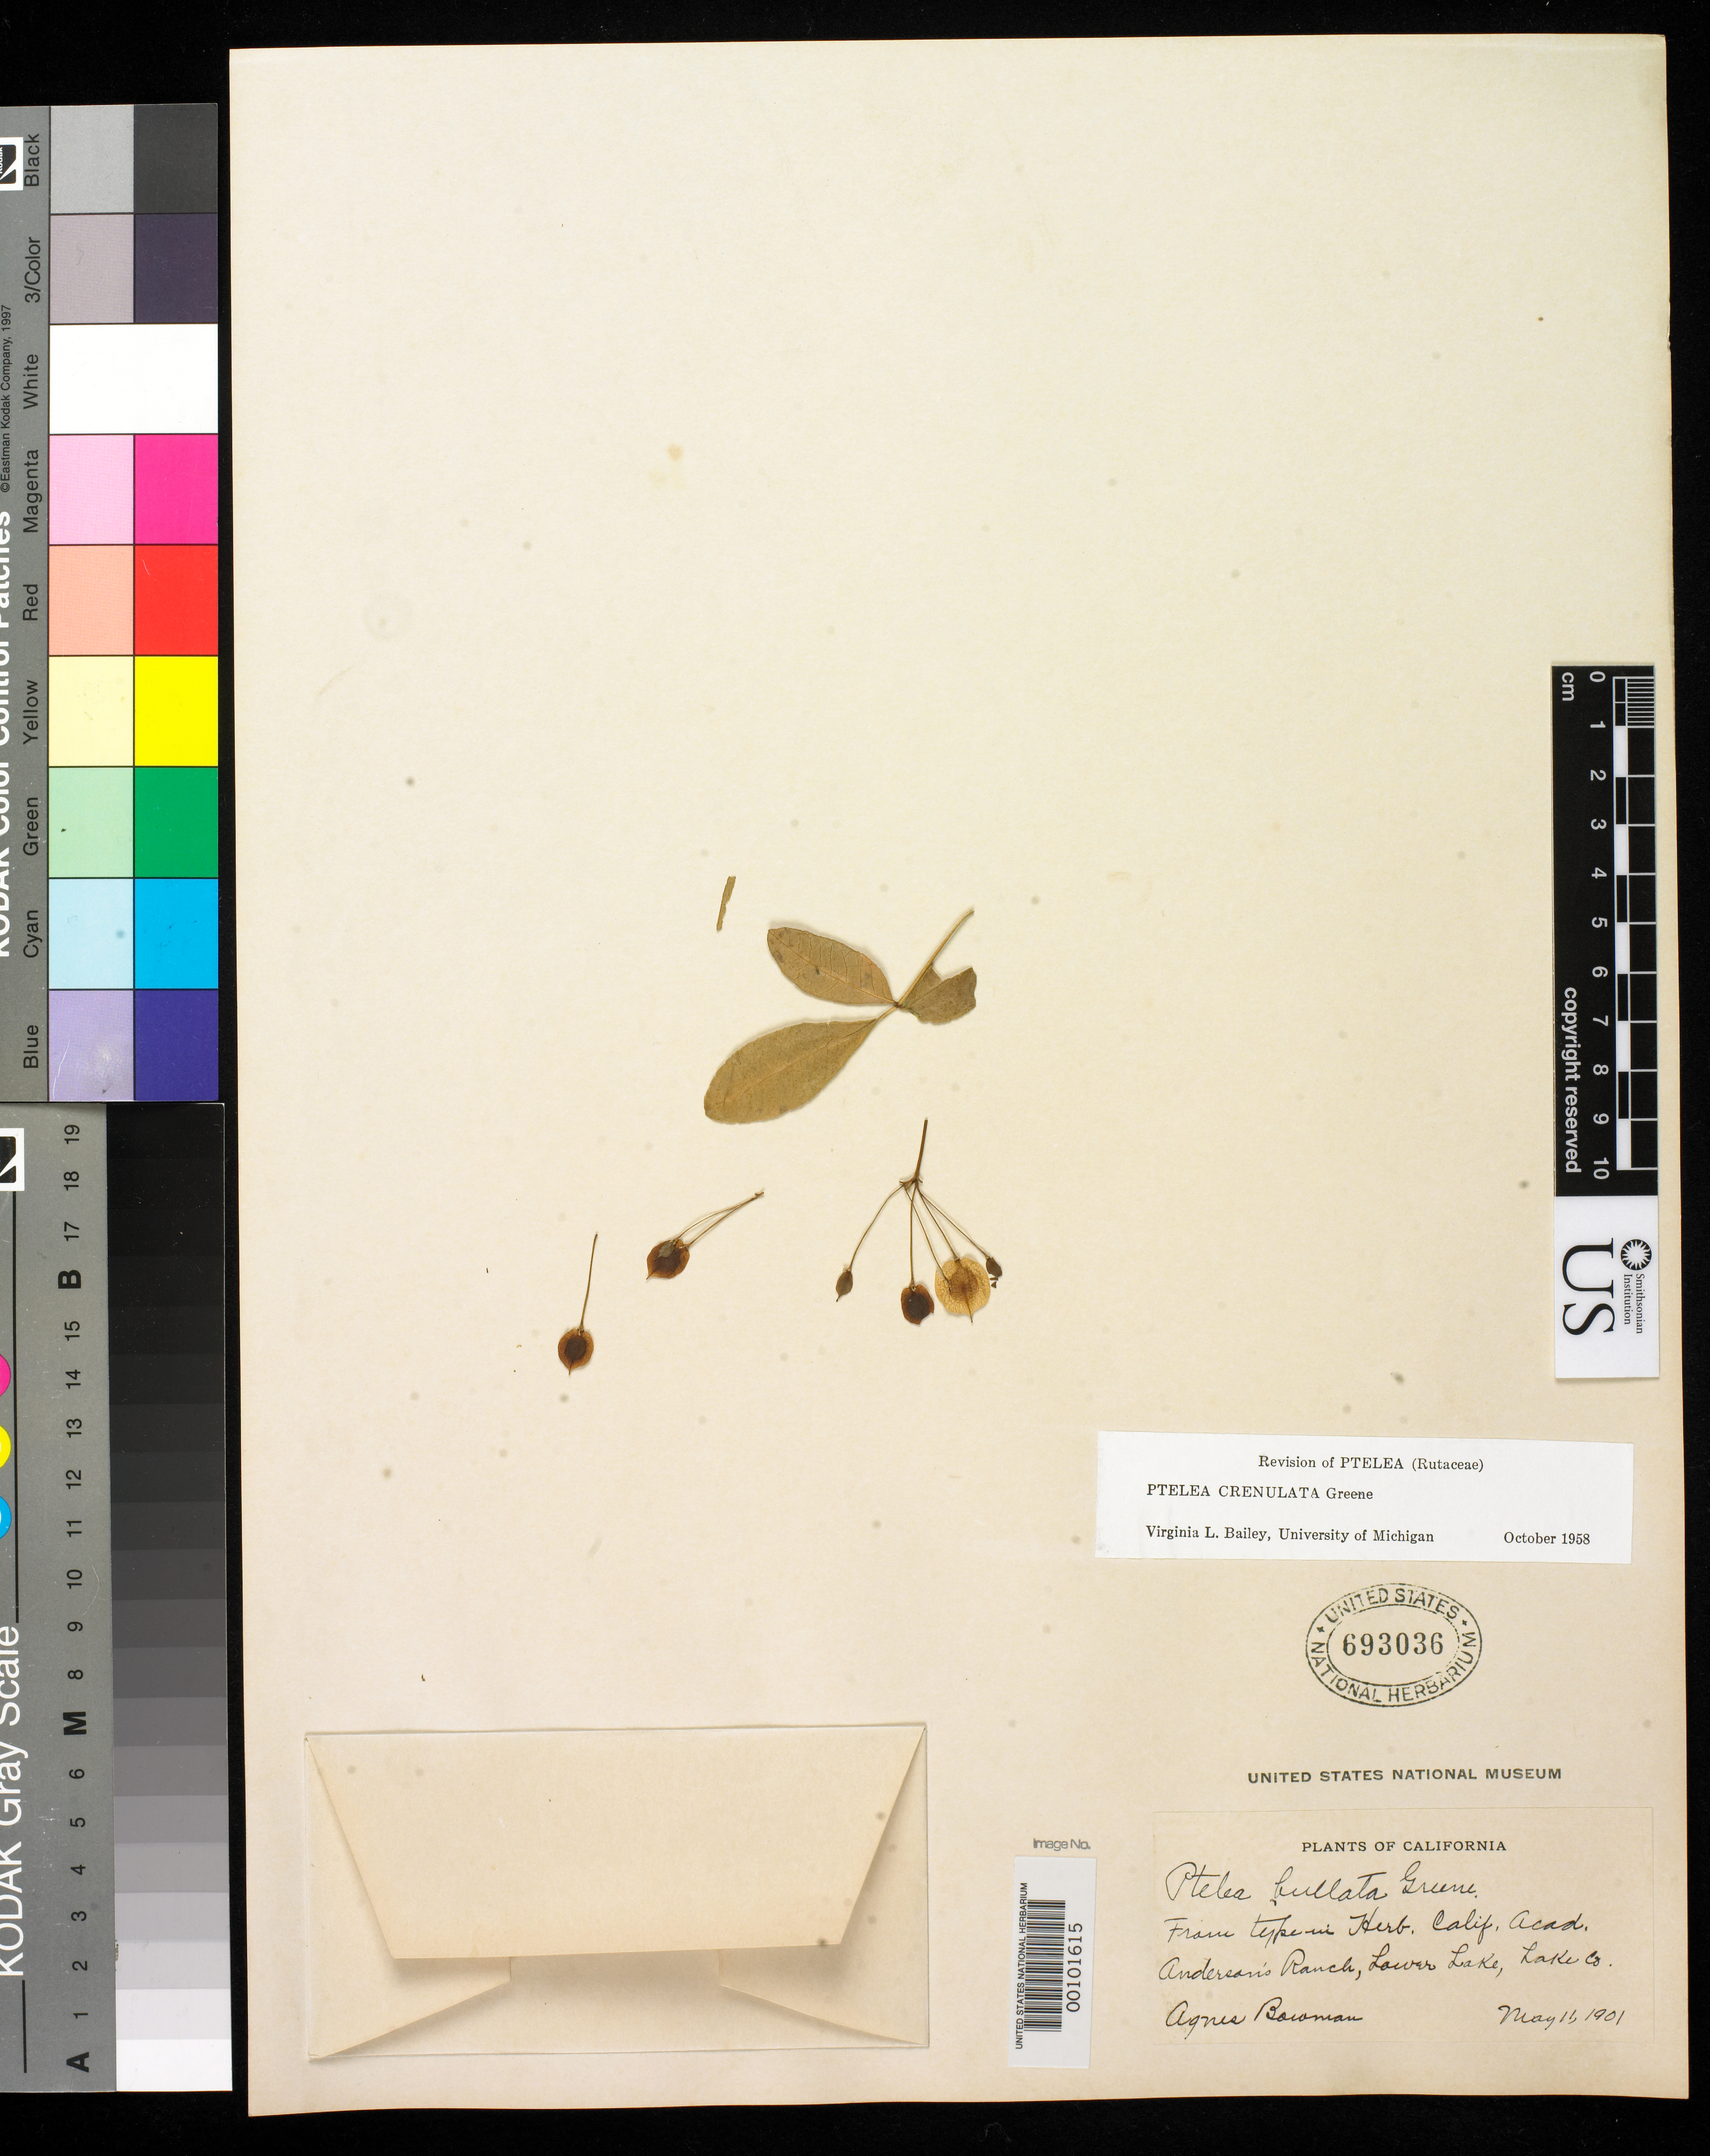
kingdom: Plantae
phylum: Tracheophyta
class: Magnoliopsida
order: Sapindales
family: Rutaceae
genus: Ptelea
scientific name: Ptelea bullata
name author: Greene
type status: Type Fragment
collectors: A. Bowman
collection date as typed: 11 May 1901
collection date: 1901-05-11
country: United States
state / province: California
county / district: Lake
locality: Anderson's Ranch.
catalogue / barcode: US 693036